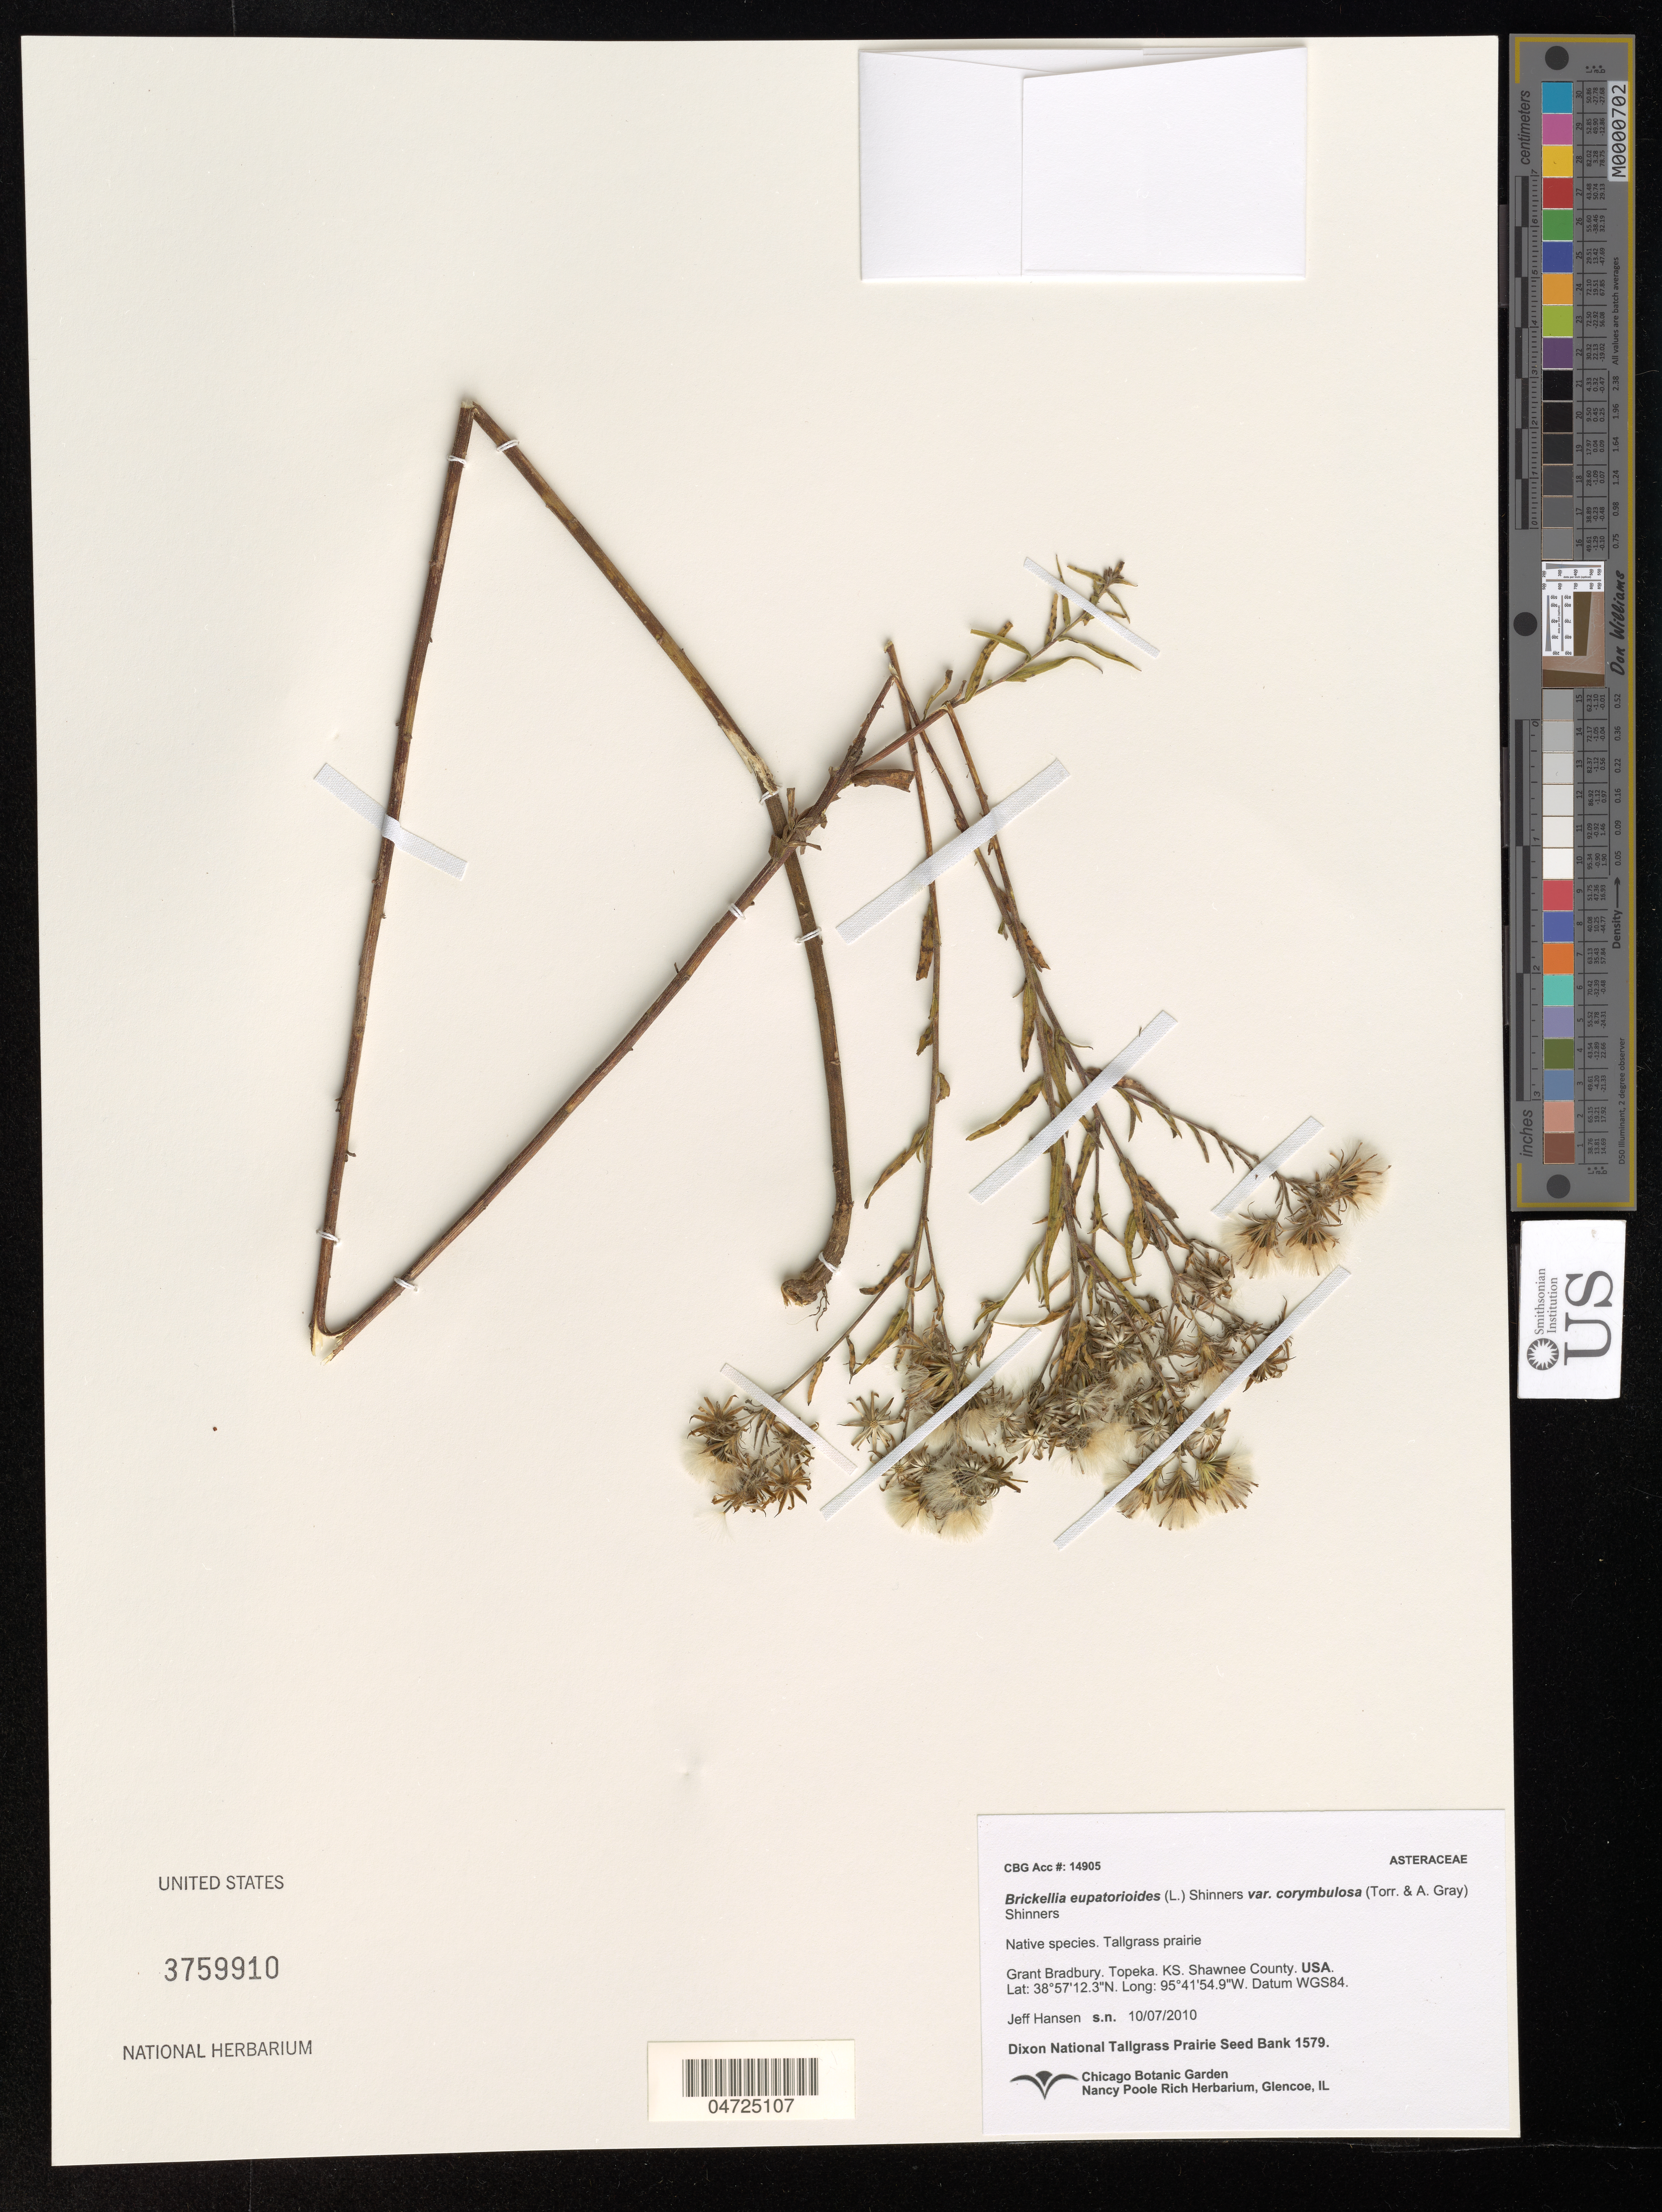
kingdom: Plantae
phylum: Tracheophyta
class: Magnoliopsida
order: Asterales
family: Asteraceae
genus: Brickellia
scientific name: Brickellia eupatorioides var. corymbulosa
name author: (Torr. & A. Gray) Shinners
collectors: J. Hansen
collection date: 2010-10-07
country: United States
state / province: Kansas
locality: Grant Bradbury. Topeka. Shawnee County. Datum WGS84.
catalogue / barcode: US 3759910